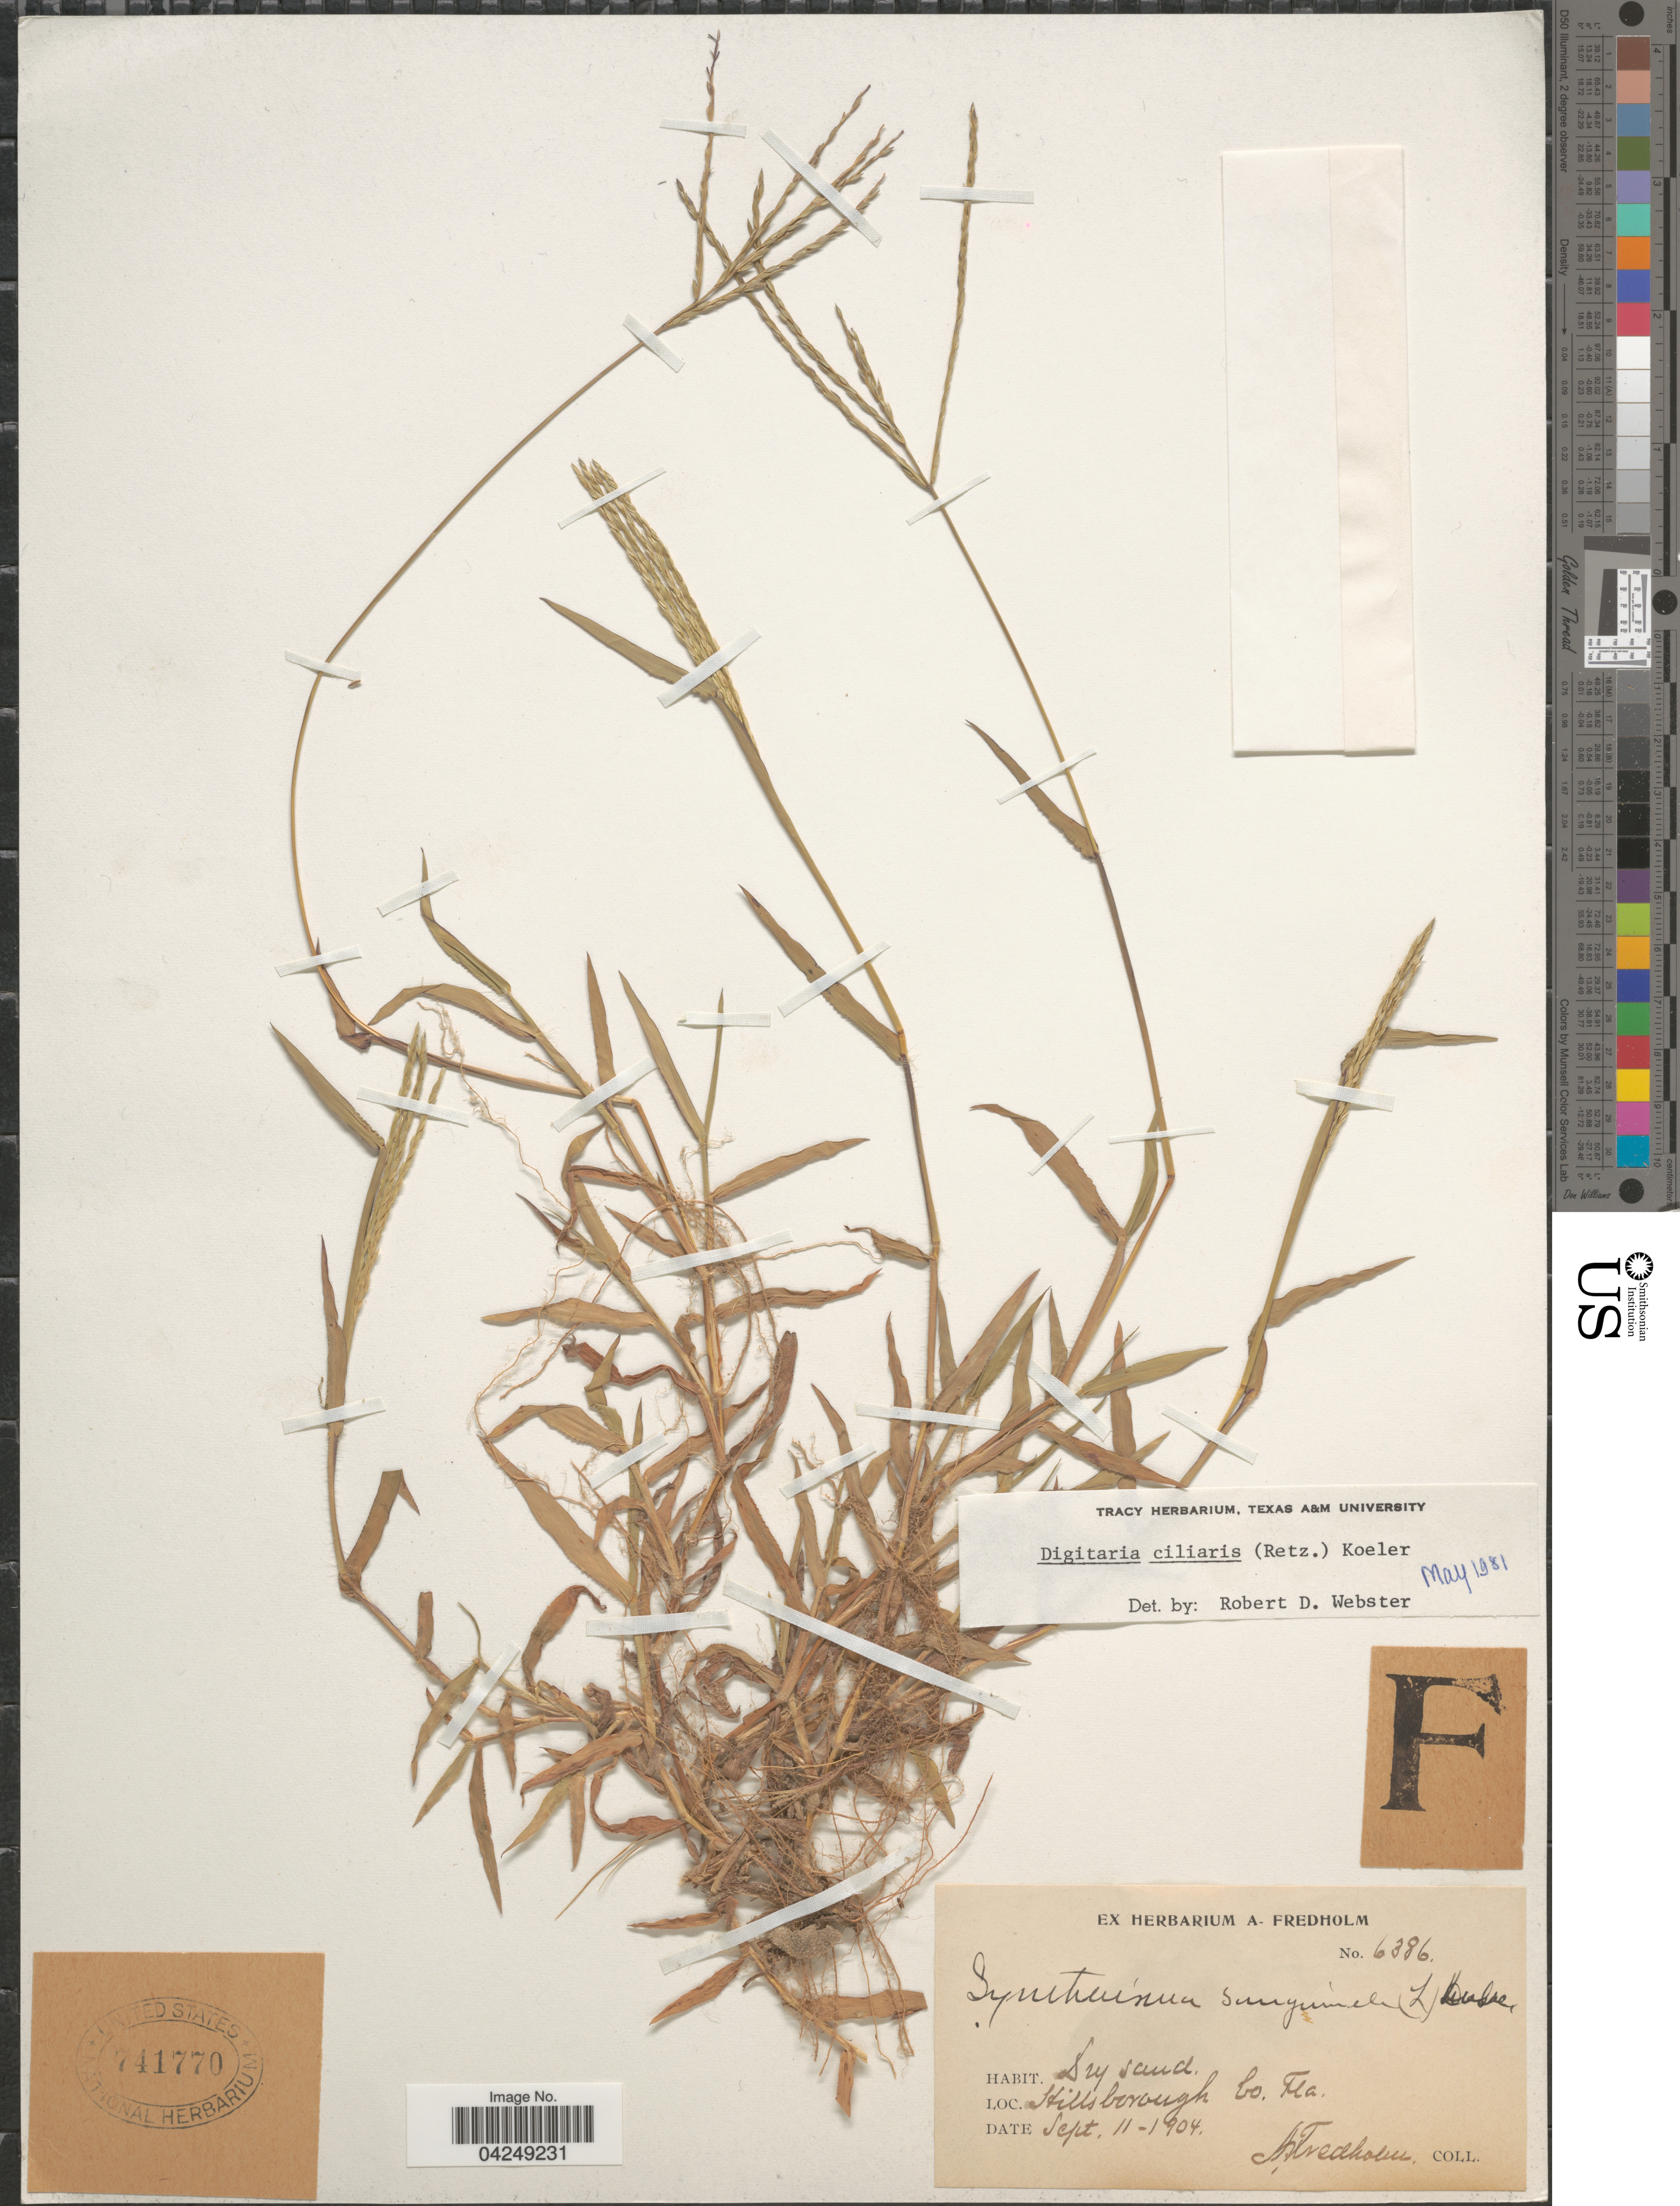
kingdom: Plantae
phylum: Tracheophyta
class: Liliopsida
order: Poales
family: Poaceae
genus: Digitaria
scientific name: Digitaria ciliaris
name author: (Retz.) Koeler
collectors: A. Fredholm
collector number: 6386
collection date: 1904-09-11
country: United States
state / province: Florida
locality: Hillsborough Co.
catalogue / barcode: US 741770